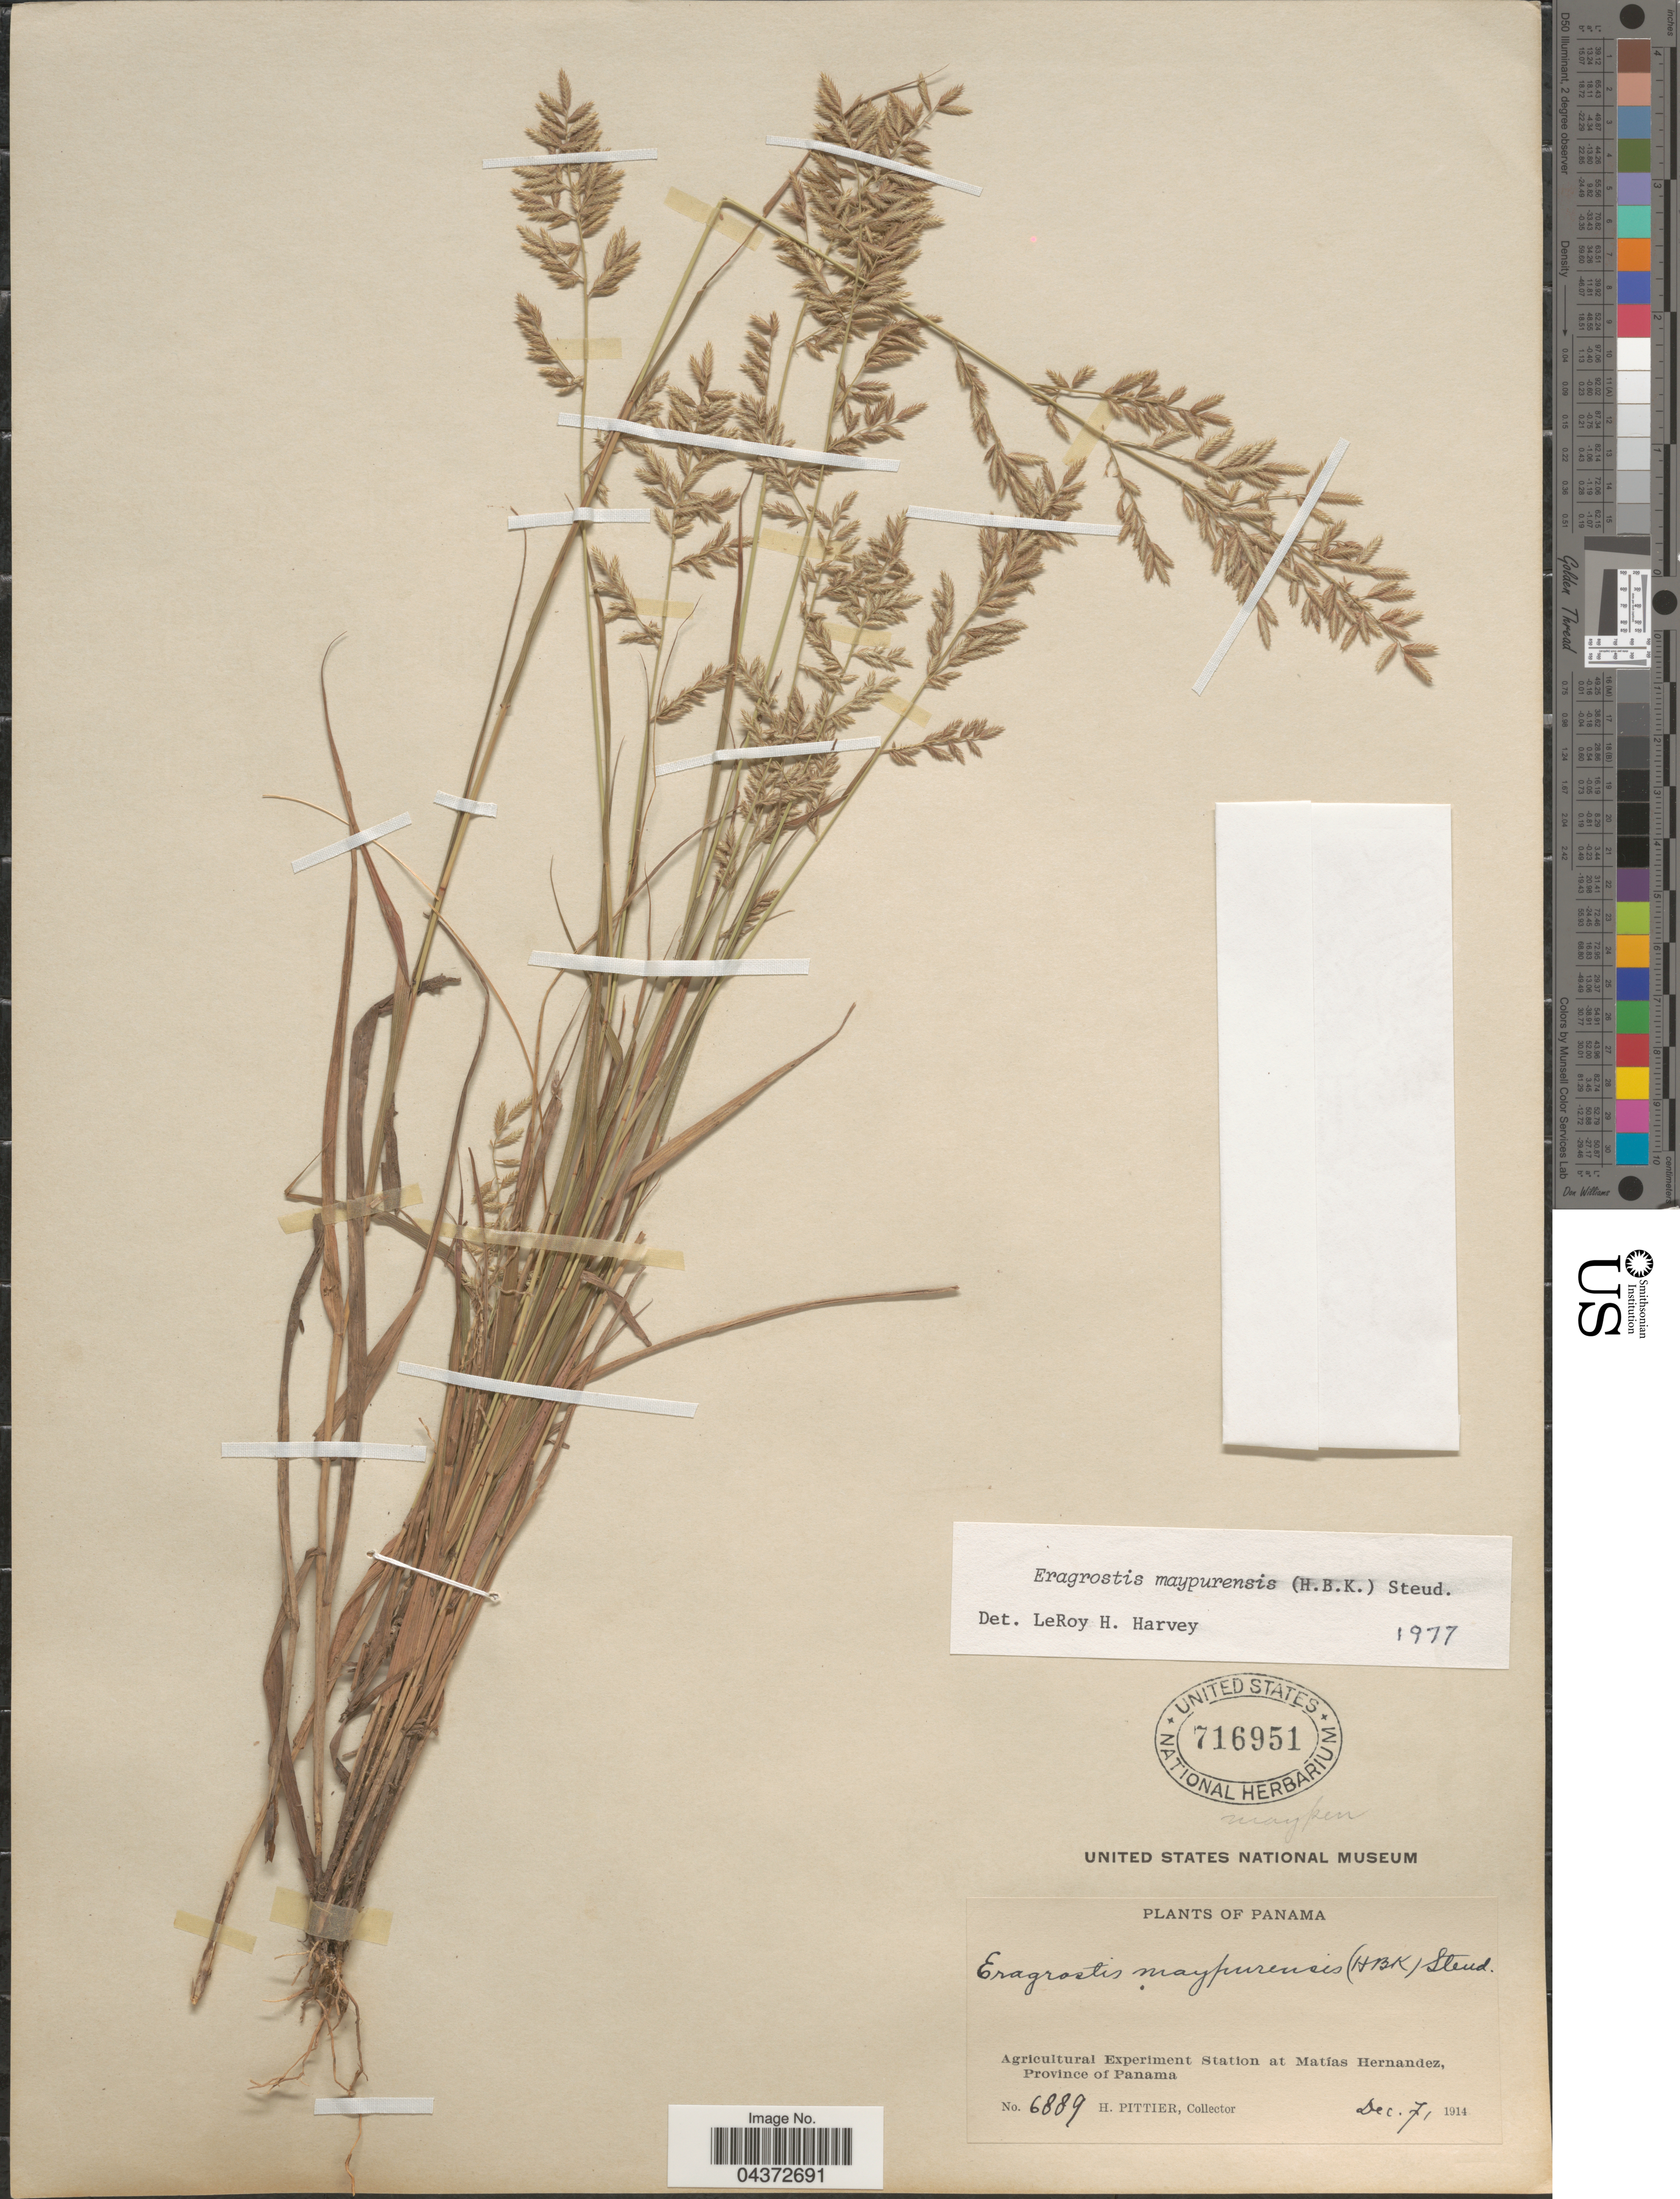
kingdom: Plantae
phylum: Tracheophyta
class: Liliopsida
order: Poales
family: Poaceae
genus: Eragrostis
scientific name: Eragrostis maypurensis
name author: (Kunth) Steud.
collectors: H. F. Pittier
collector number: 6889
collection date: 1914-12-07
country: Panama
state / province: Panamá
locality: Agricultural Experiment Station at Matías Hernandez.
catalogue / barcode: US 716951